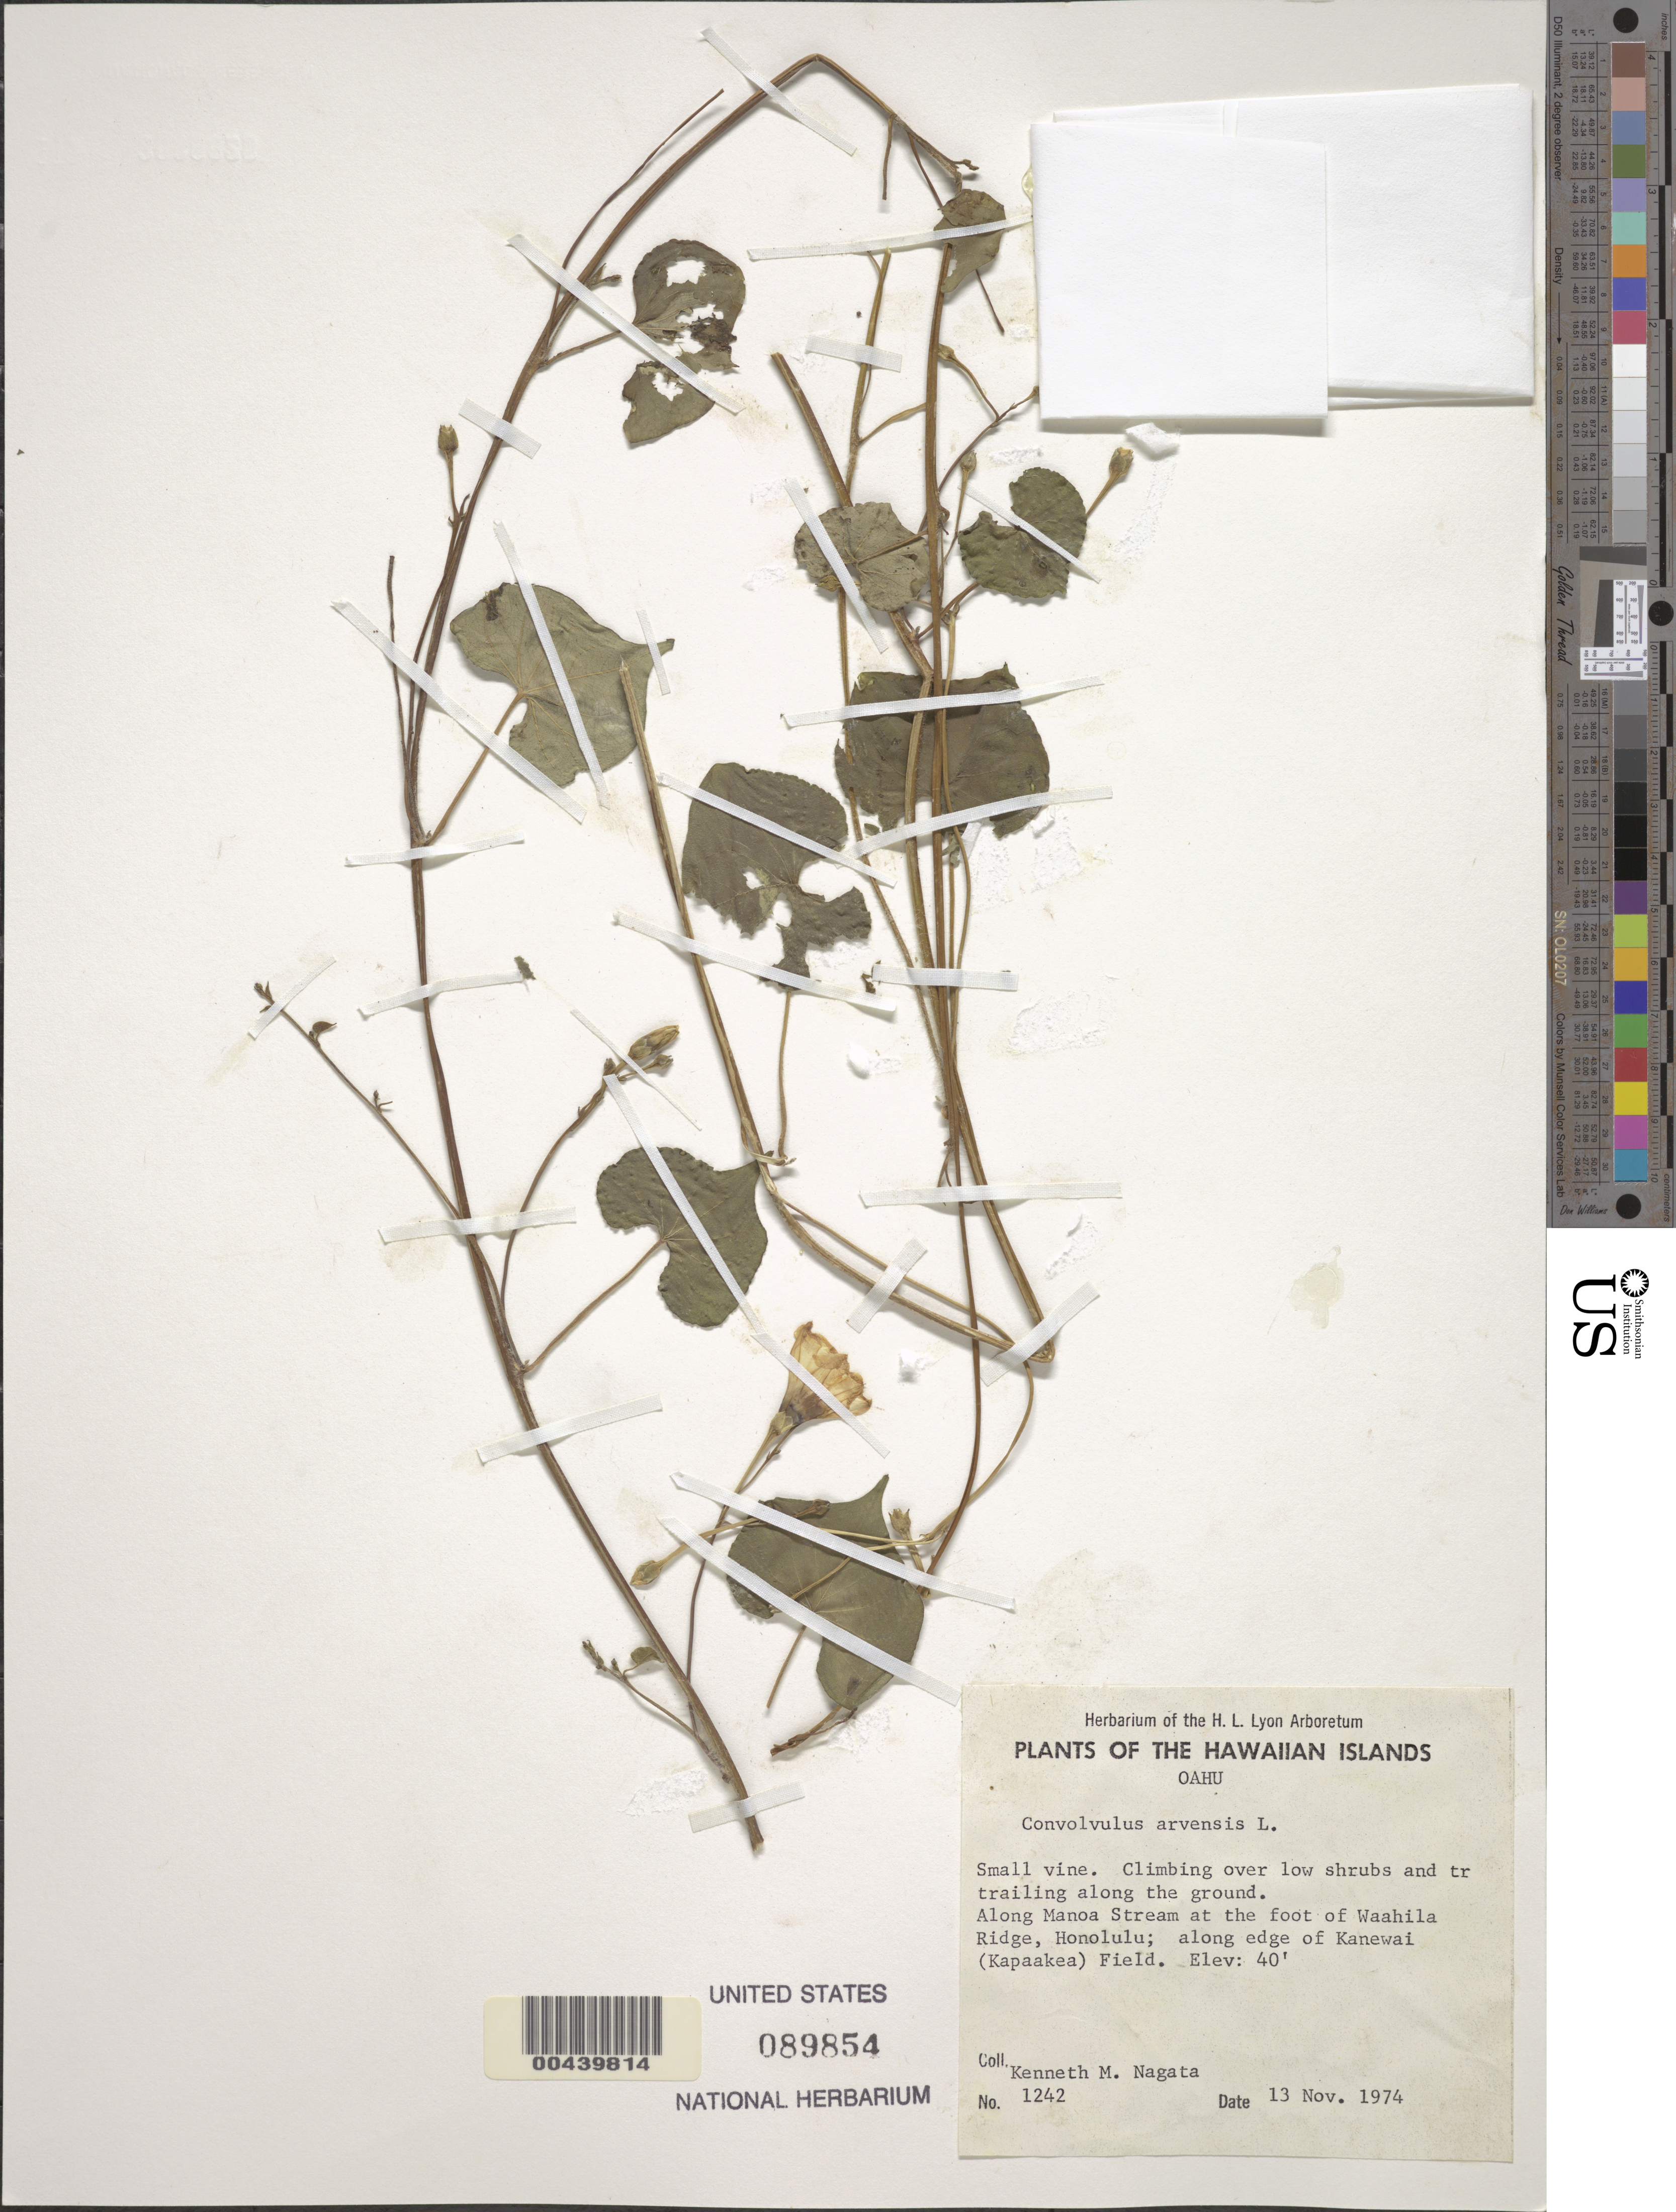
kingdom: Plantae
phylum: Tracheophyta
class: Magnoliopsida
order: Solanales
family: Convolvulaceae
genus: Convolvulus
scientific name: Convolvulus arvensis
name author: L.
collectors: K. Nagata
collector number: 1242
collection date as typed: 13 Nov 1974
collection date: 1974-11-13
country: United States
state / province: Hawaii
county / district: Honolulu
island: Oahu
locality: Along Manoa Stream at foot of Waahila Ridge, Honolulu; along edge of Kanewai (Kapaakea) Field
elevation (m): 12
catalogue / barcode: US 89854